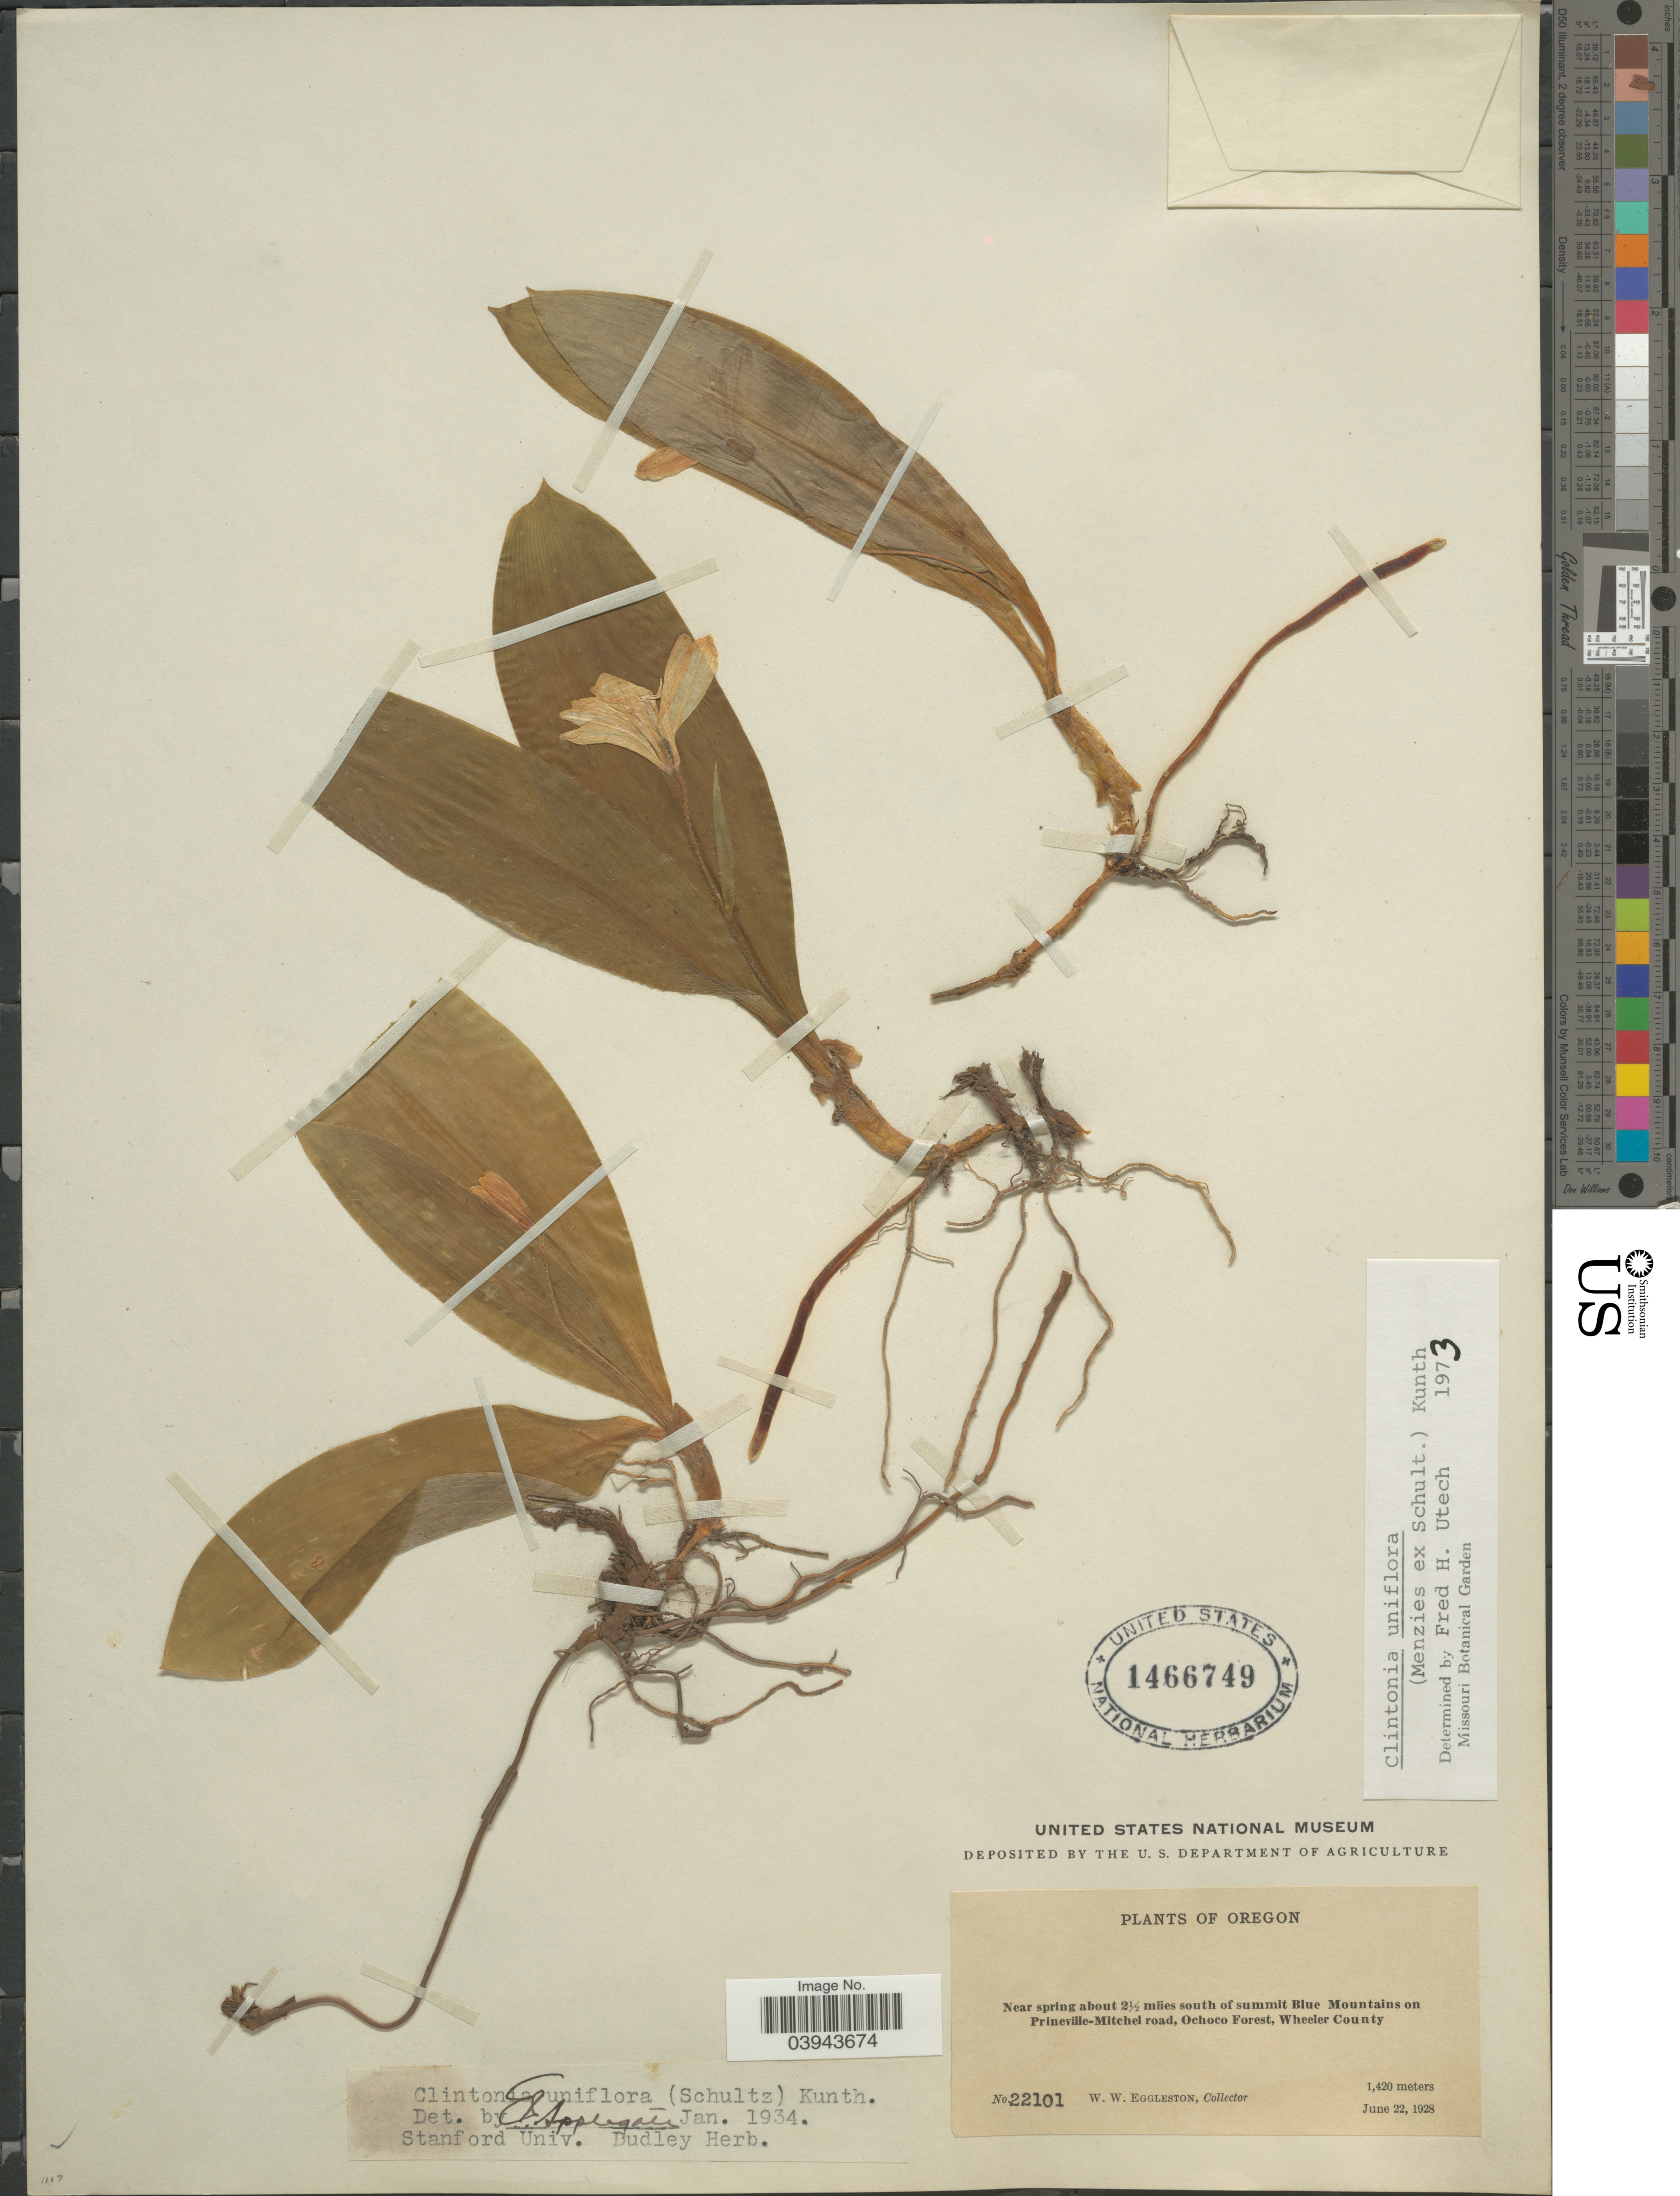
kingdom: Plantae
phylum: Tracheophyta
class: Liliopsida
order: Liliales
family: Liliaceae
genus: Clintonia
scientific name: Clintonia uniflora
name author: Kunth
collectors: W. W. Eggleston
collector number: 22101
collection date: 1928-06-22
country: United States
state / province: Oregon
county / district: Wheeler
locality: Near spring about 2½ miles south of summit Blue Mountains on Prineville-Mitchel road, Ochoco Forest, Wheeler County.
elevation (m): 1420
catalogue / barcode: US 1466749